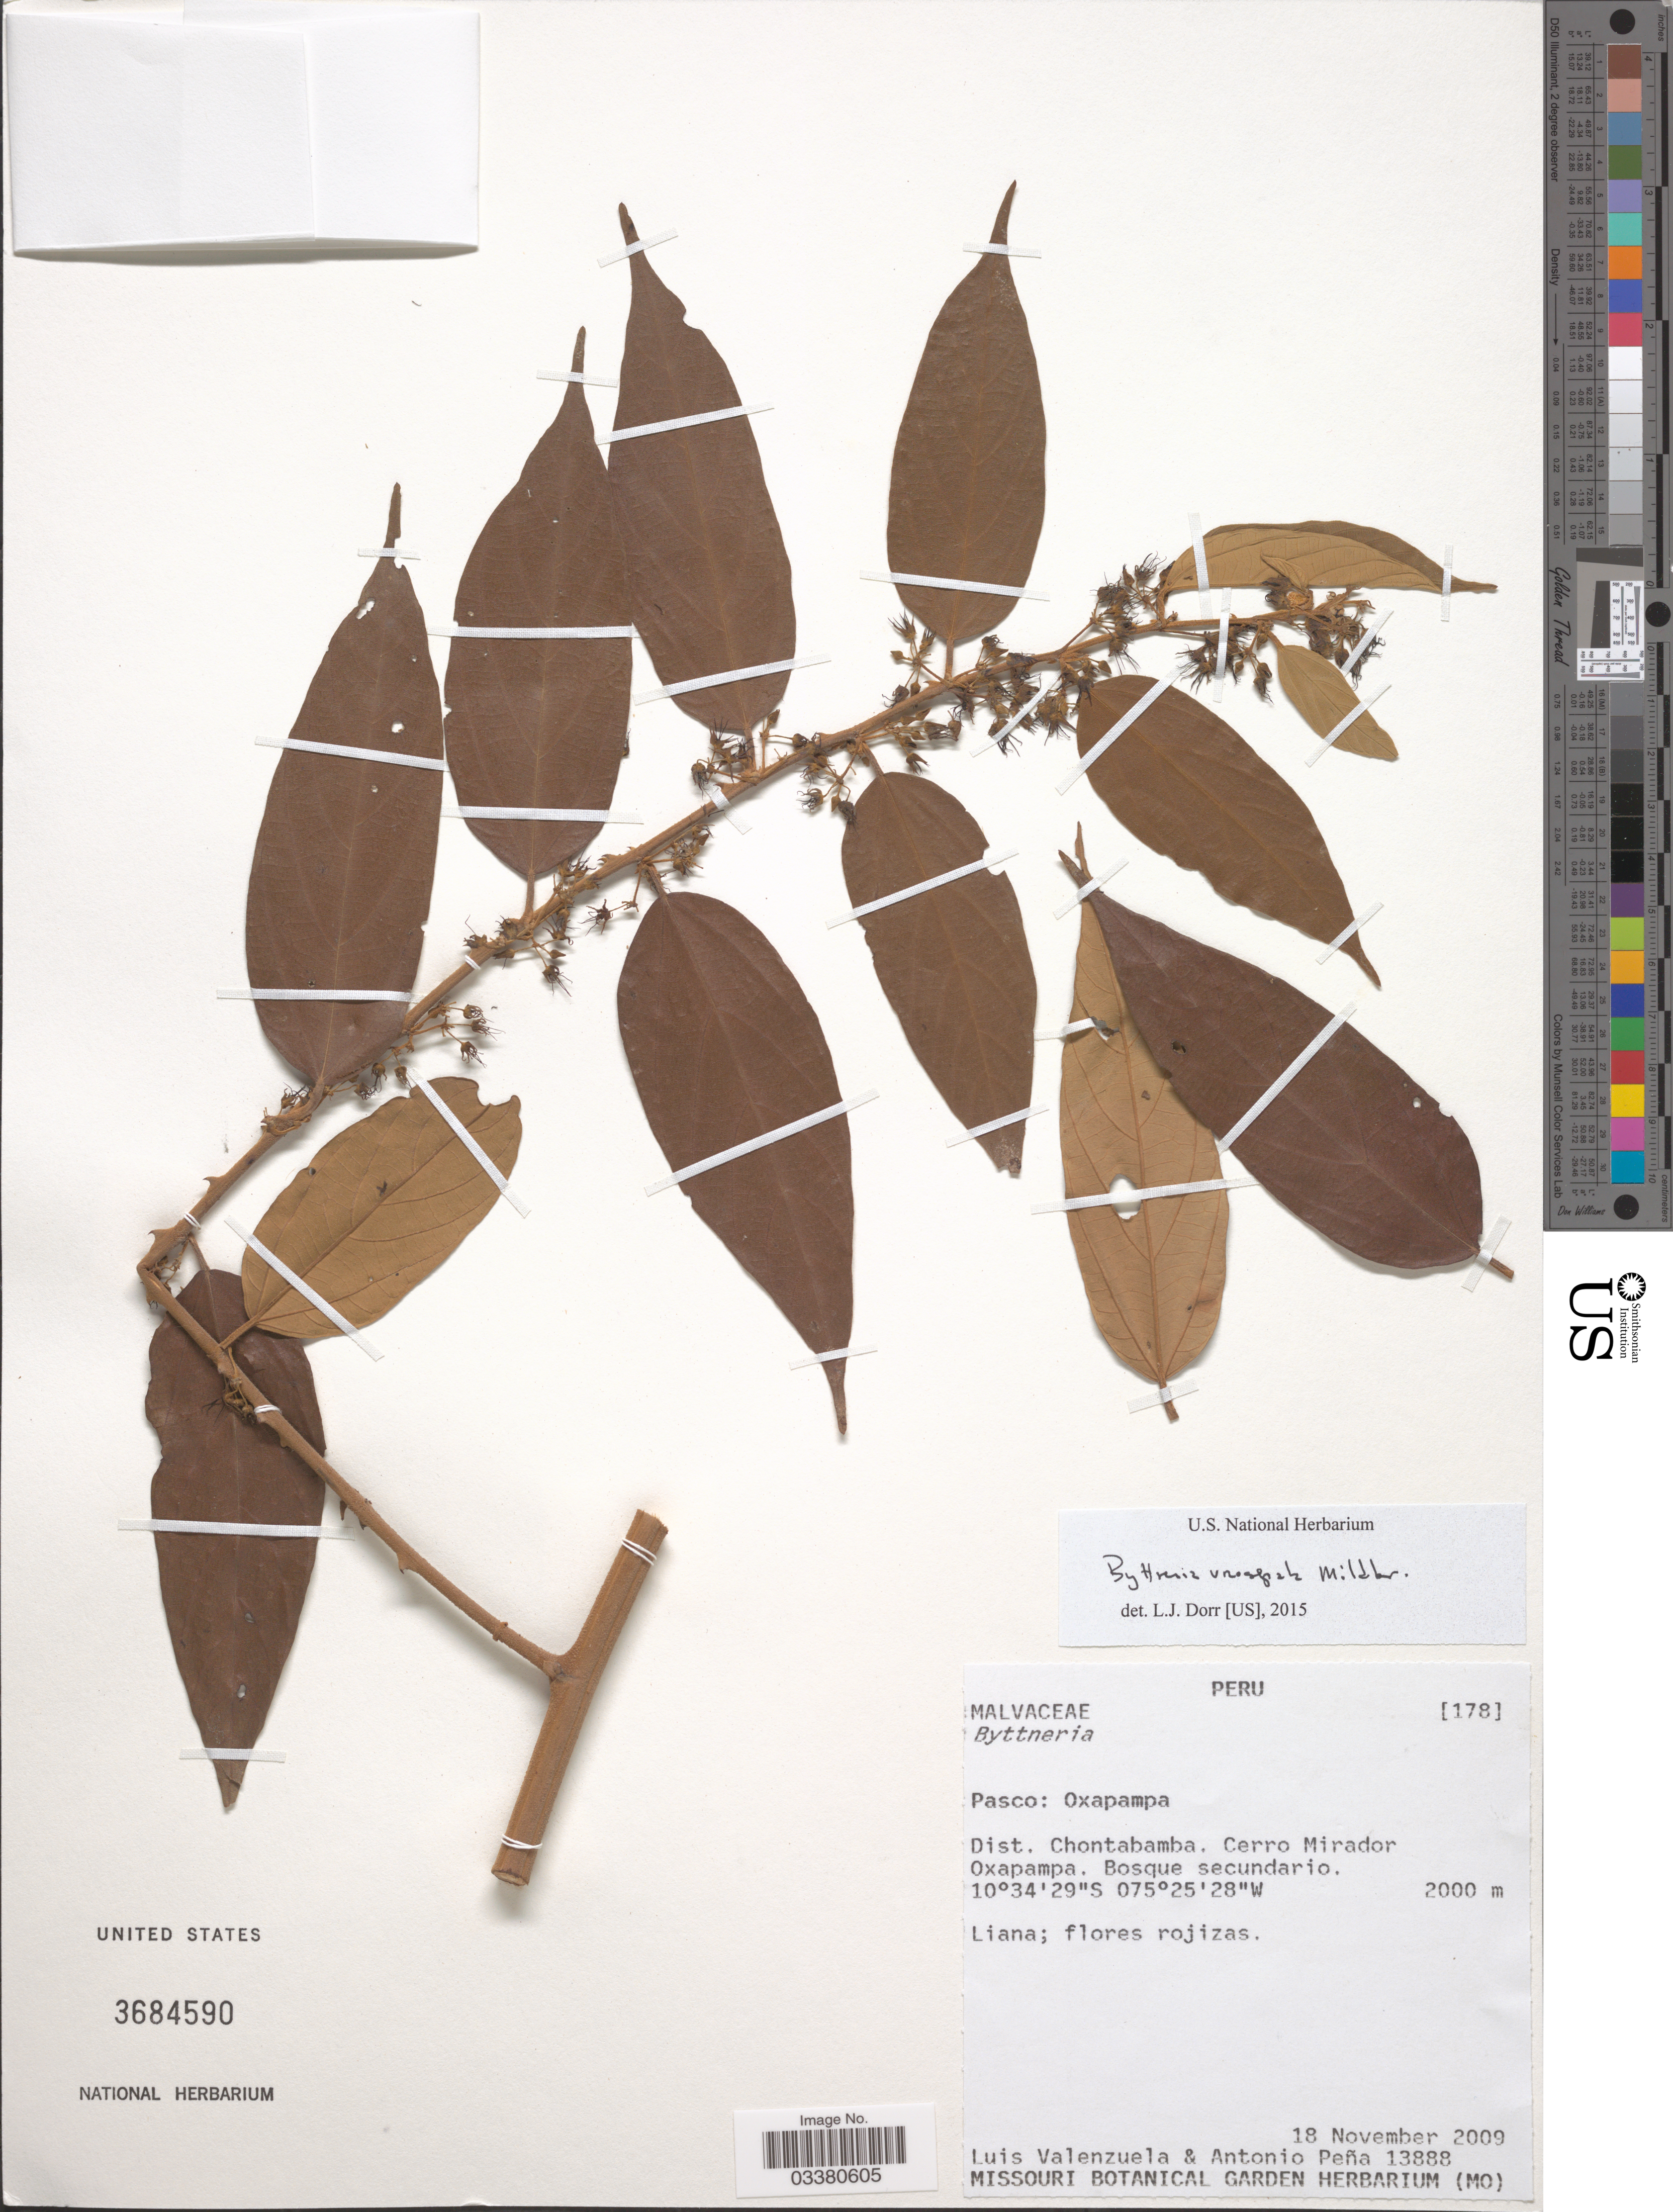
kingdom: Plantae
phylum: Tracheophyta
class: Magnoliopsida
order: Malvales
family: Malvaceae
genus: Byttneria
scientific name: Byttneria urosepala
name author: Mildbr.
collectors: L. Valenzuela & A. Peña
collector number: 13888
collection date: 2009-11-18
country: Peru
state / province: Pasco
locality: Oxapampa. Dist. Chontabamba. Cerro Mirador Oxapampa.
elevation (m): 2000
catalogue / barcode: US 3684590